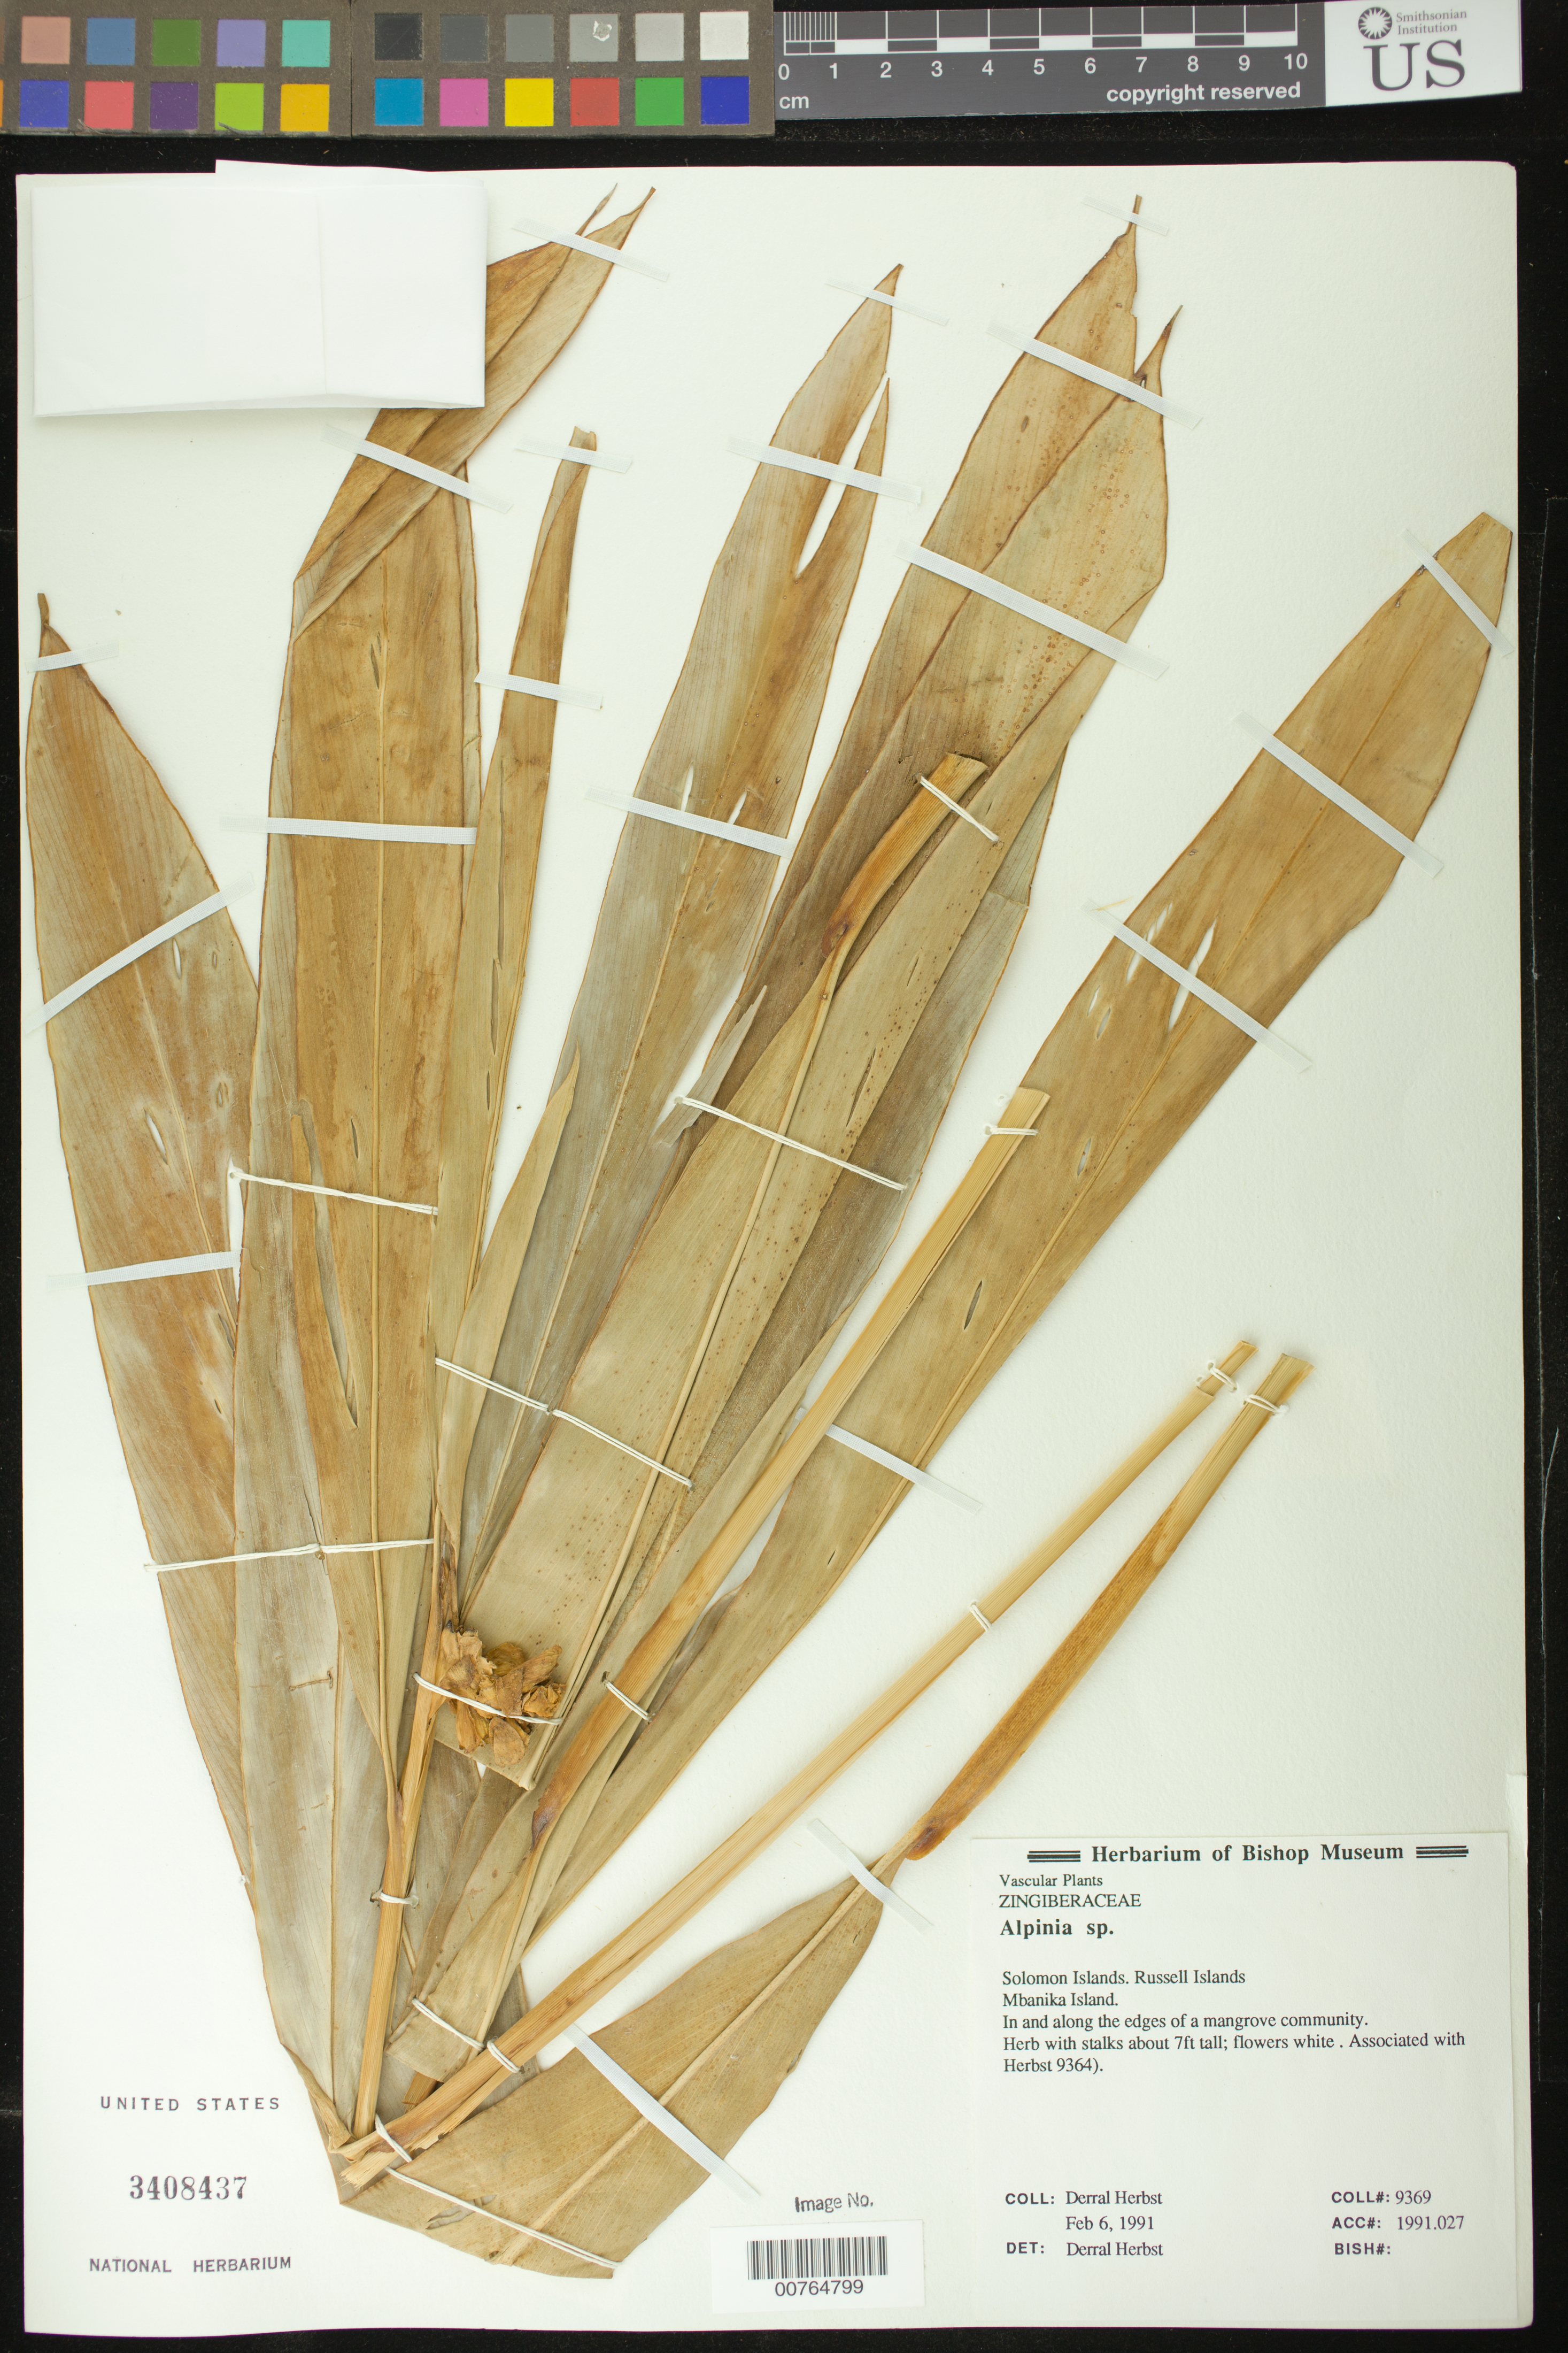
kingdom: Plantae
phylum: Tracheophyta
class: Liliopsida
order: Zingiberales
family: Zingiberaceae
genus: Alpinia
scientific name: Alpinia oceanica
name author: Burkill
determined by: Docot, Rudolph Valentino A.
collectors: D. R. Herbst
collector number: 9369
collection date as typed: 06 Feb 1991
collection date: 1991-02-06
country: Solomon Islands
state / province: Central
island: Mbanika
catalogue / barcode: US 3408437